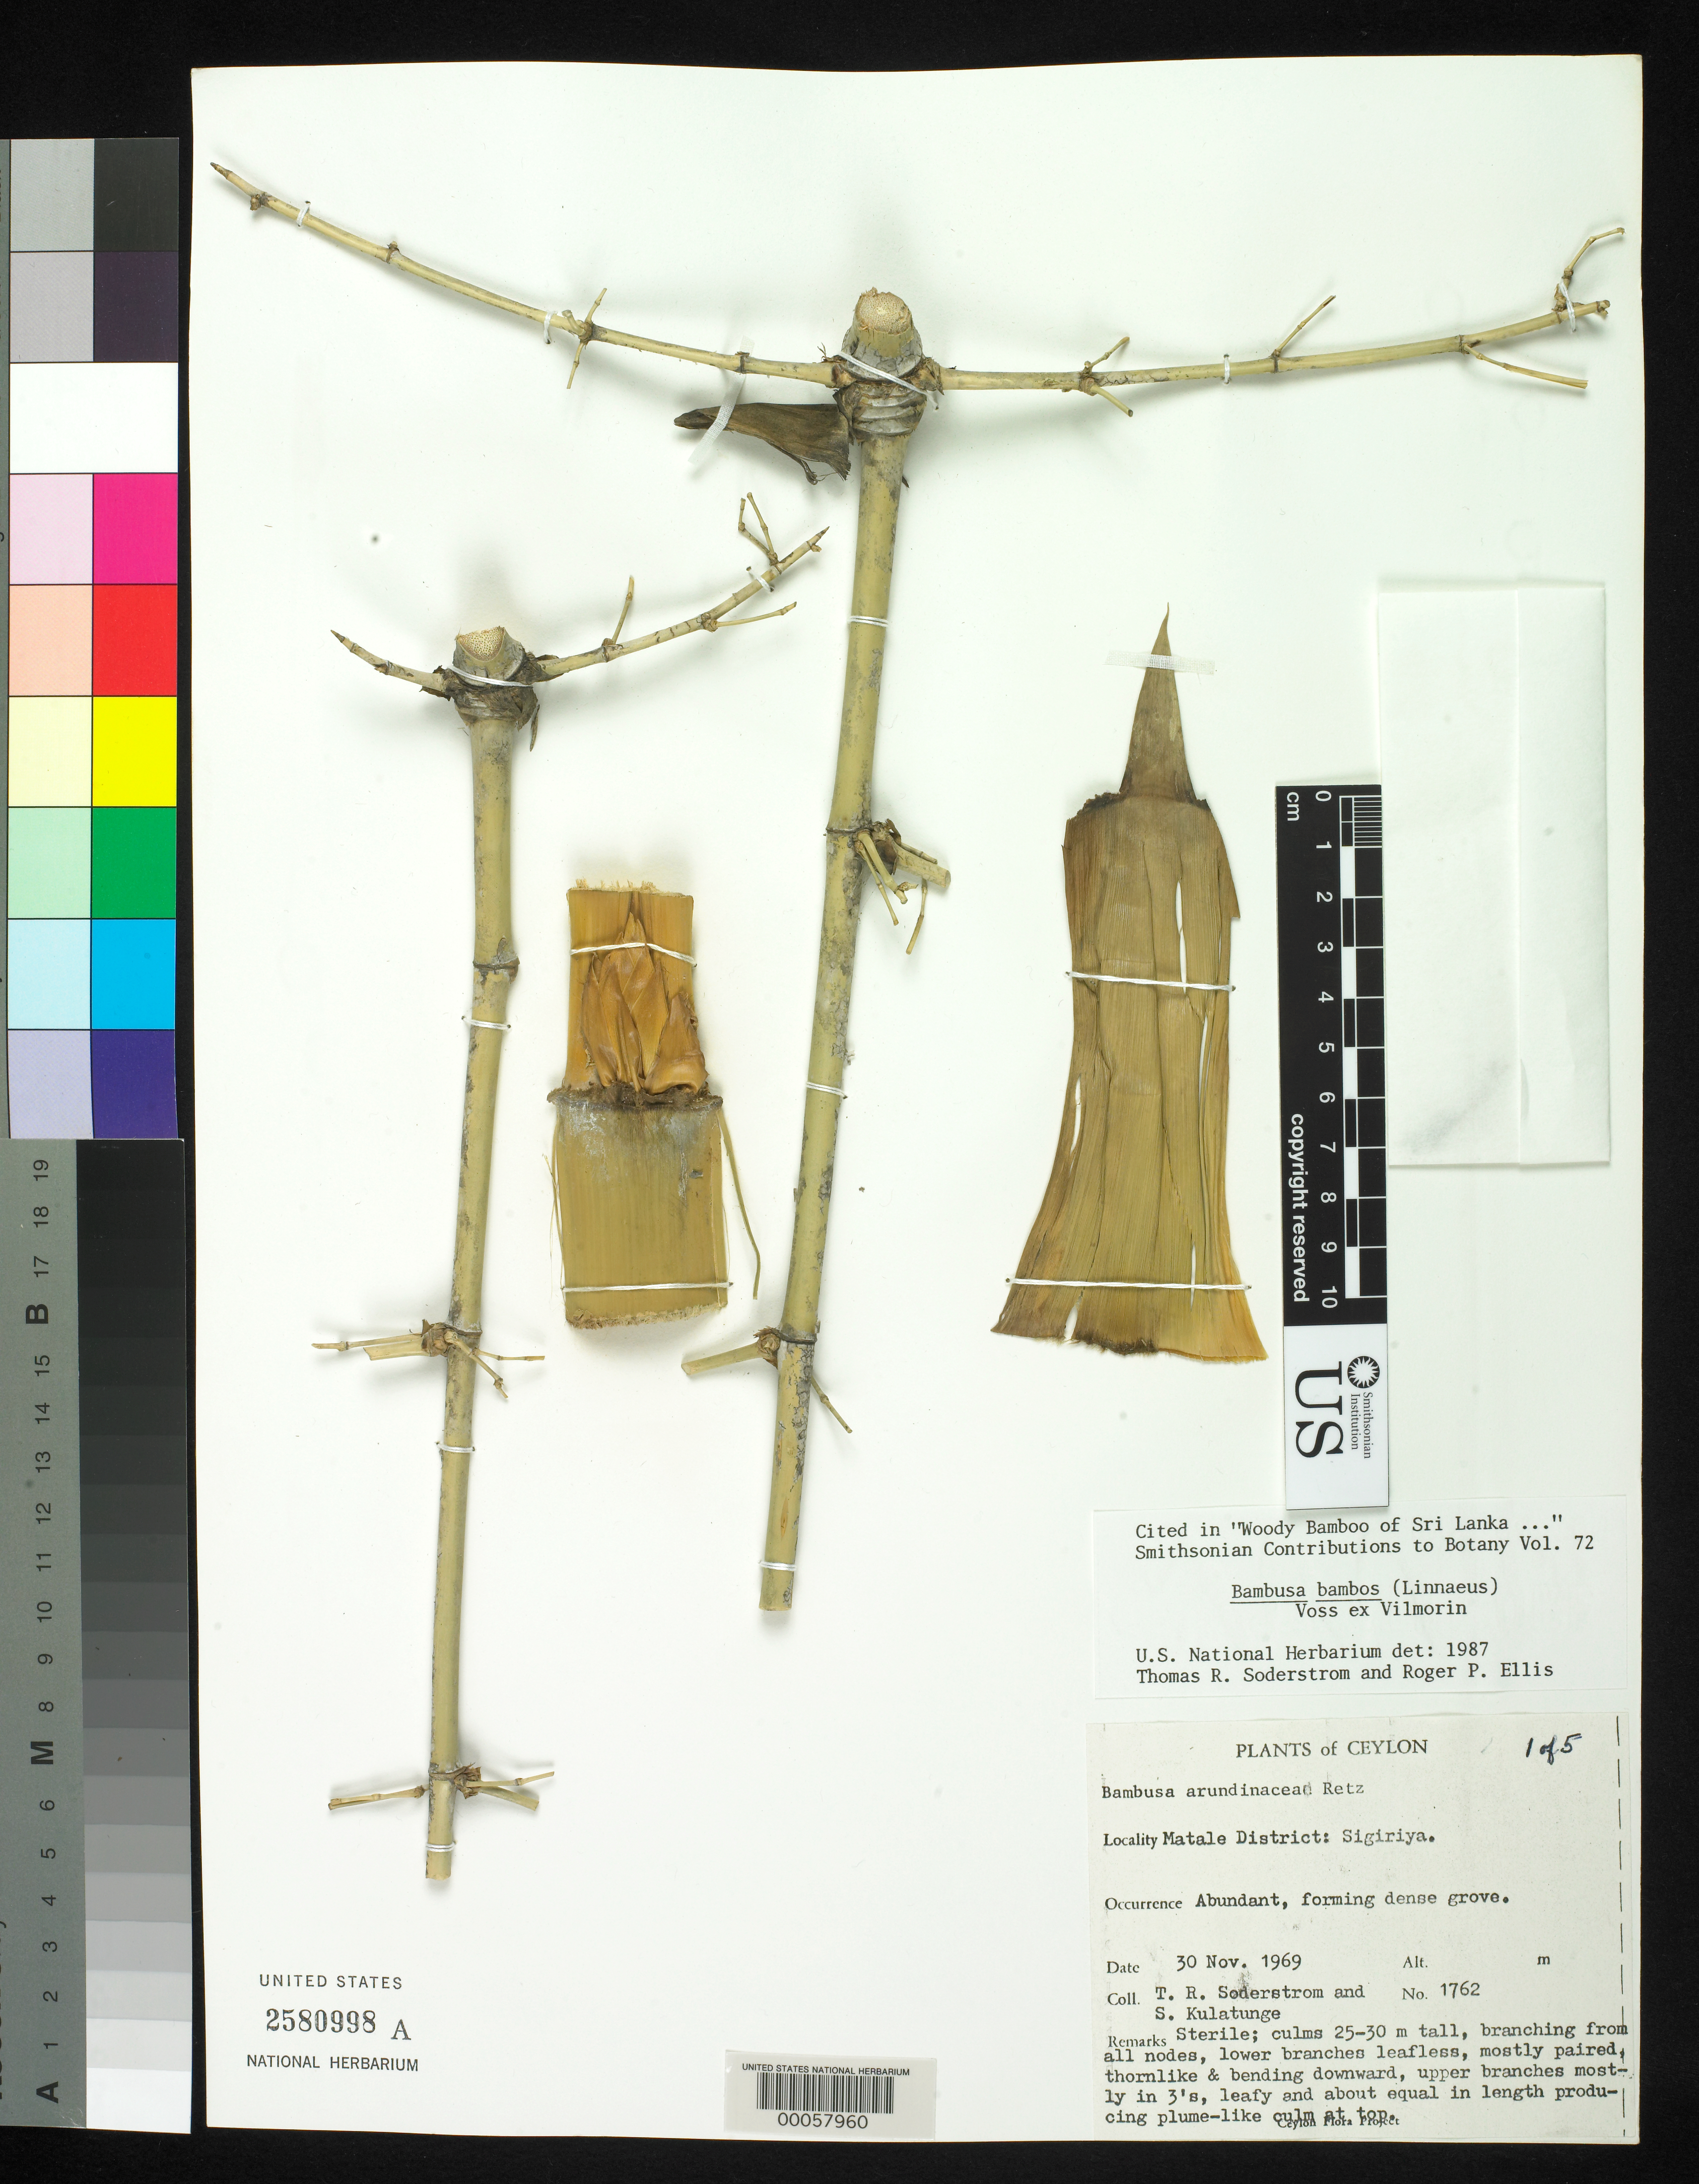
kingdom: Plantae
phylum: Tracheophyta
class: Liliopsida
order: Poales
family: Poaceae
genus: Bambusa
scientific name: Bambusa bambos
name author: (L.) Voss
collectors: T. R. Soderstrom & S. Kulatunge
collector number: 1762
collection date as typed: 30 Nov 1969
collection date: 1969-11-30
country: Sri Lanka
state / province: Central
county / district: Matale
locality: Sigiriya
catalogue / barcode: US 2580998A